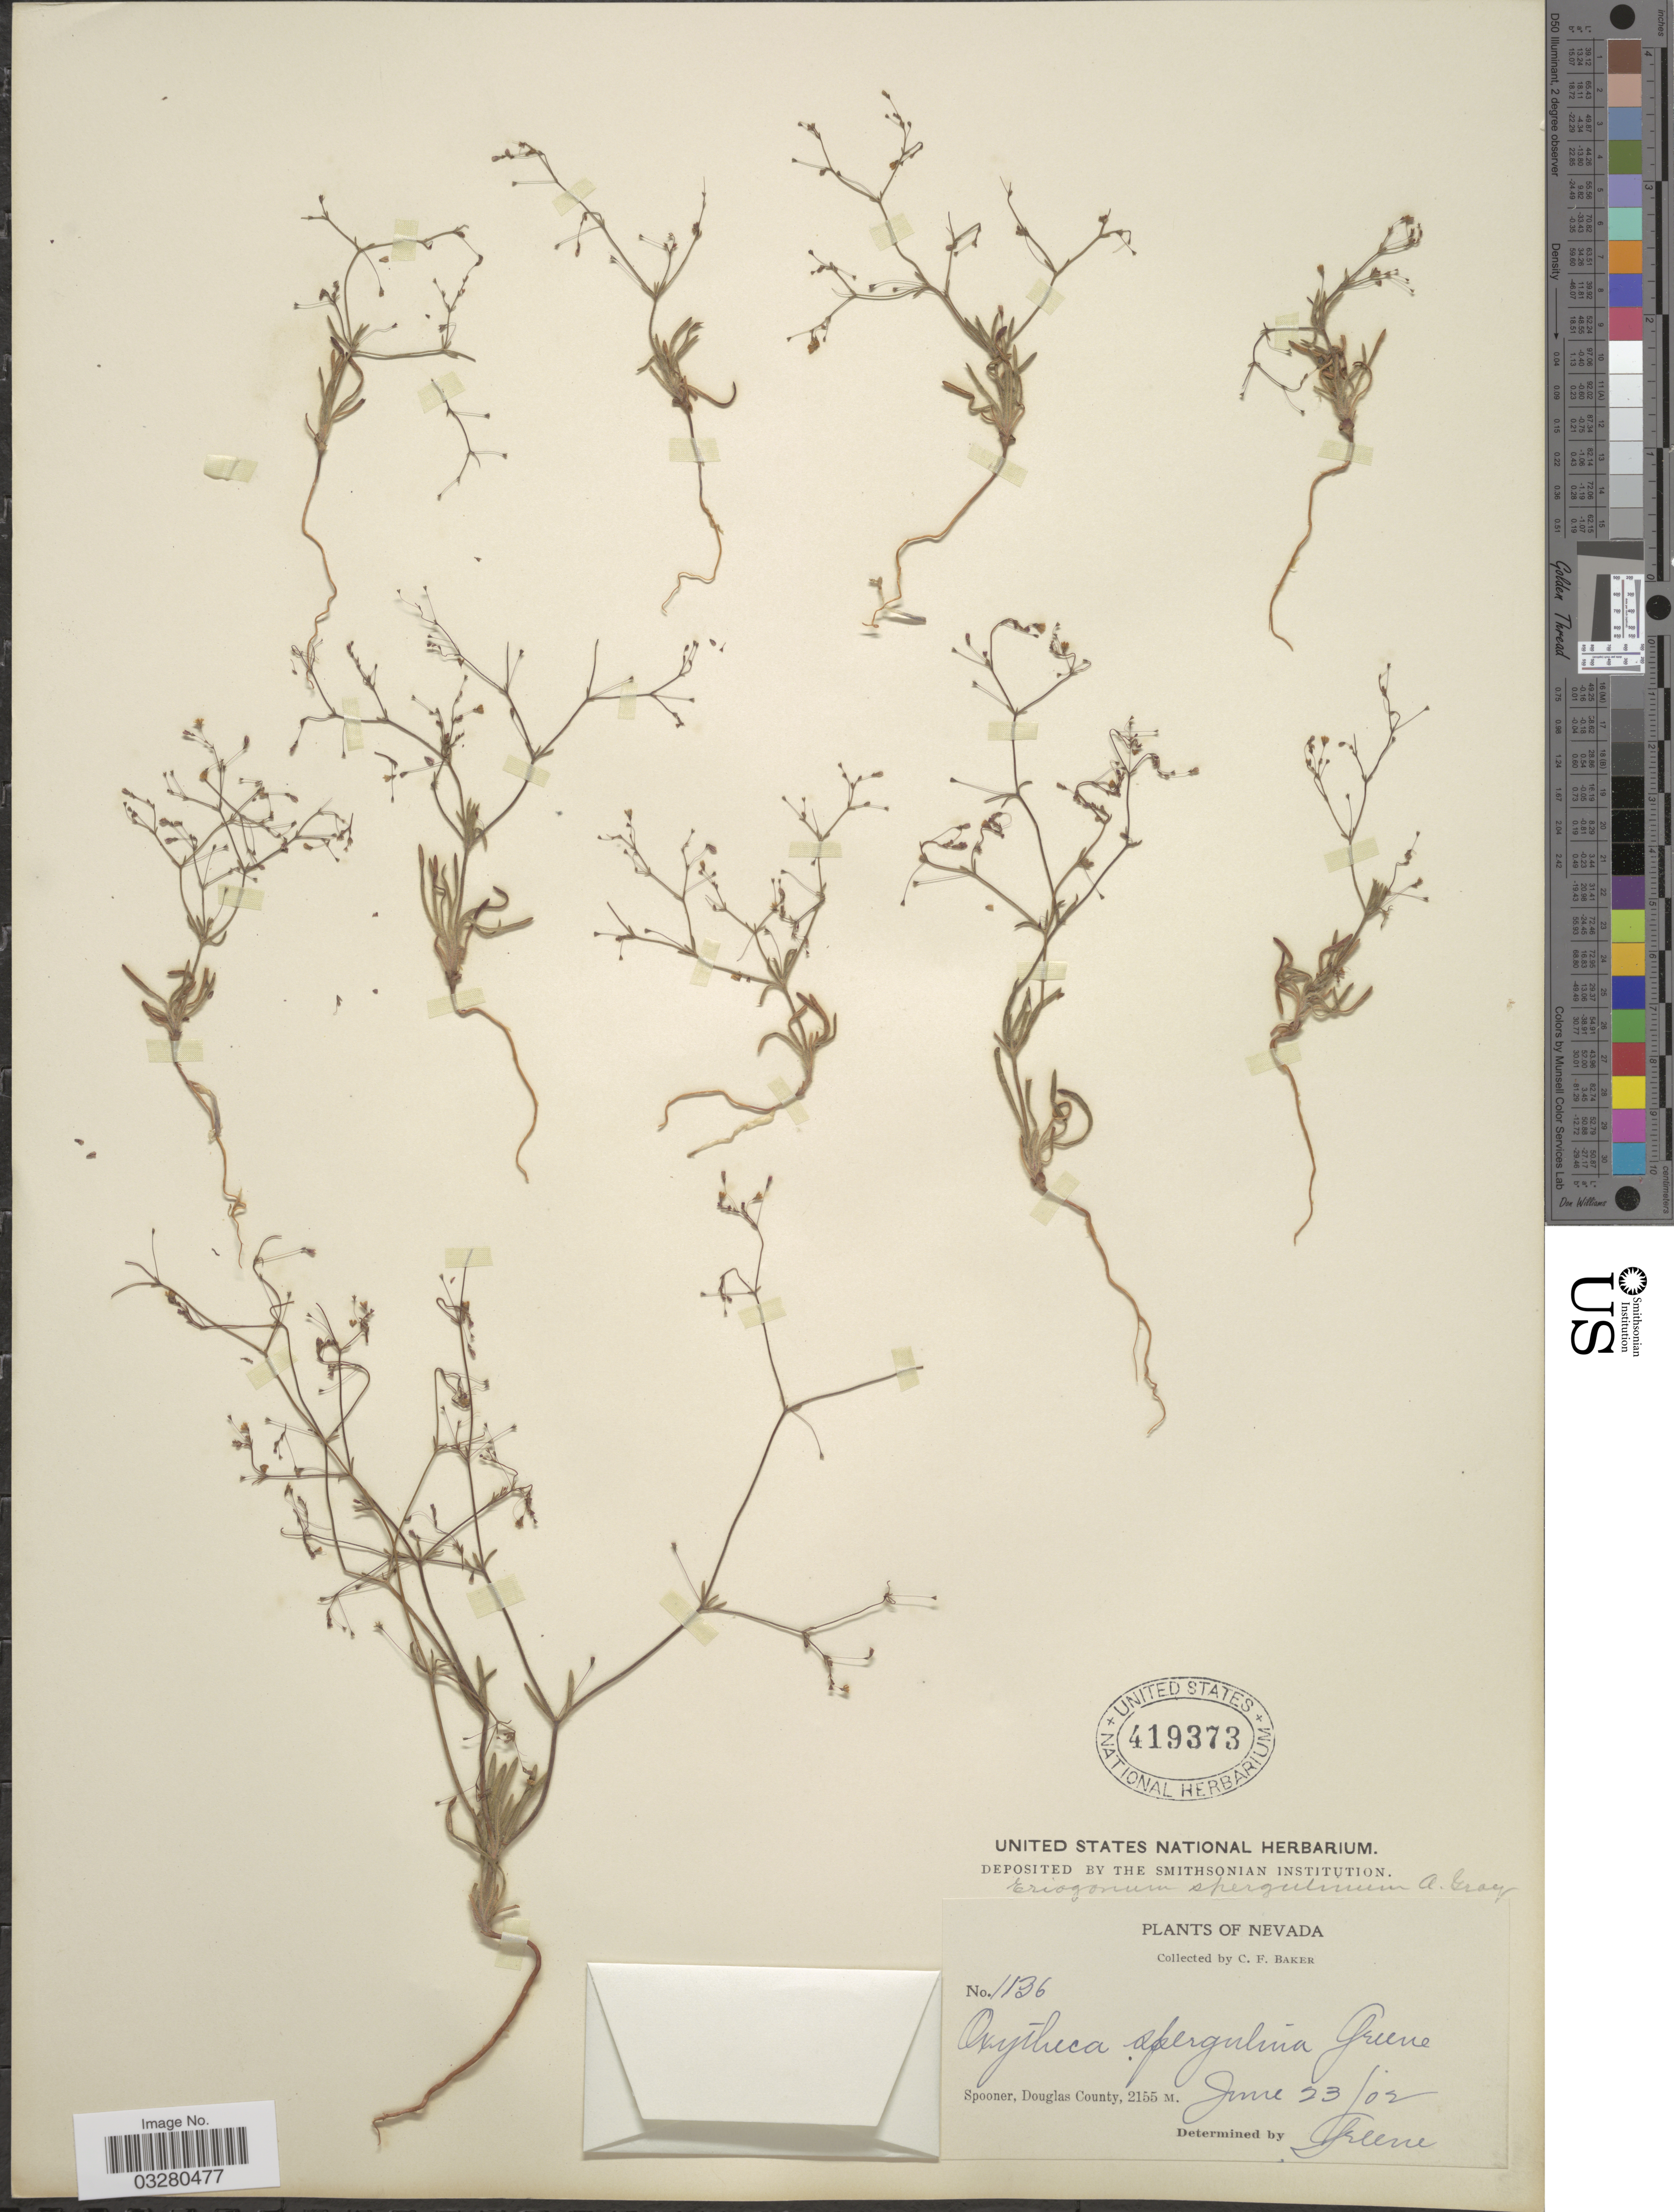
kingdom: Plantae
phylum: Tracheophyta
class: Magnoliopsida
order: Caryophyllales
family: Polygonaceae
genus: Eriogonum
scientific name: Eriogonum spergulinum var. reddingianum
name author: (M.E. Jones) J.T. Howell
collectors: C. F. Baker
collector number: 1136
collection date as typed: Transcribed d/m/y: 23/6/2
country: United States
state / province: Nevada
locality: Spooner, Douglas County.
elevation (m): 2155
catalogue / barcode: US 419373